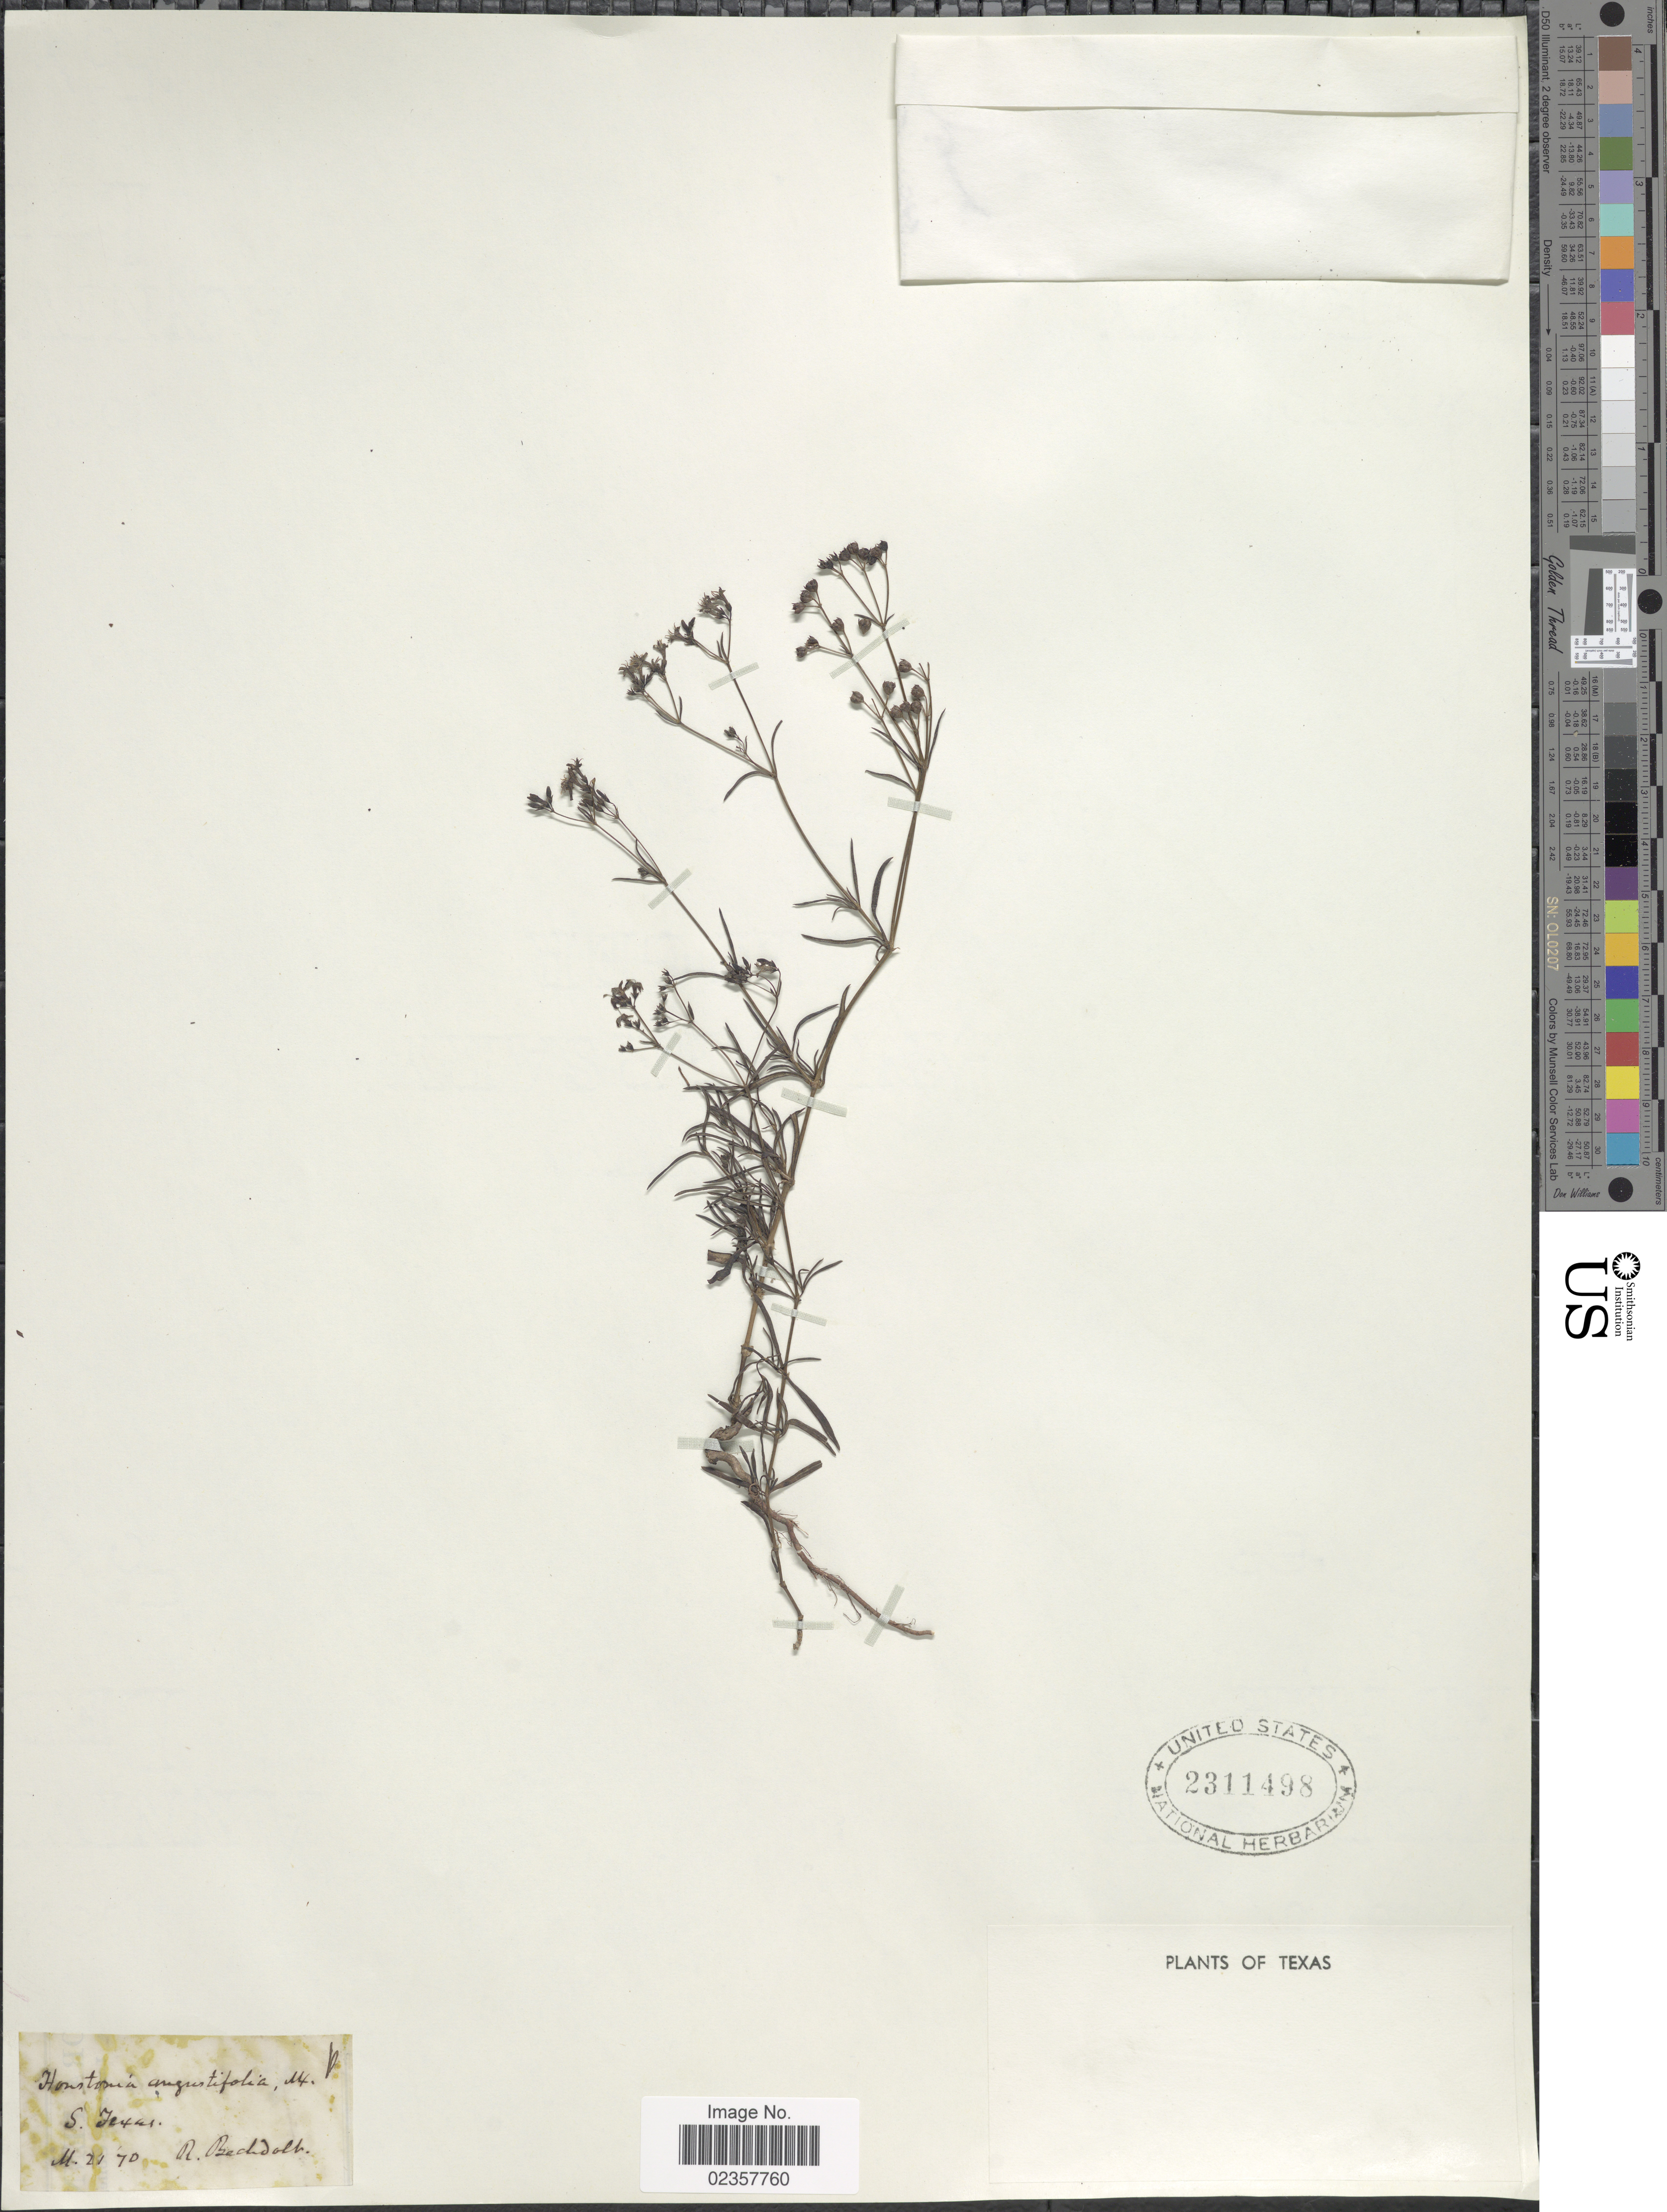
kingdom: Plantae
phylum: Tracheophyta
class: Magnoliopsida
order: Gentianales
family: Rubiaceae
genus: Houstonia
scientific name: Houstonia nigricans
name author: (Lam.) Fernald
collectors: R. Bechdolt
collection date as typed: Transcribed d/m/y: 21/4/70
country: United States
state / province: Texas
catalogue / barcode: US 2311498